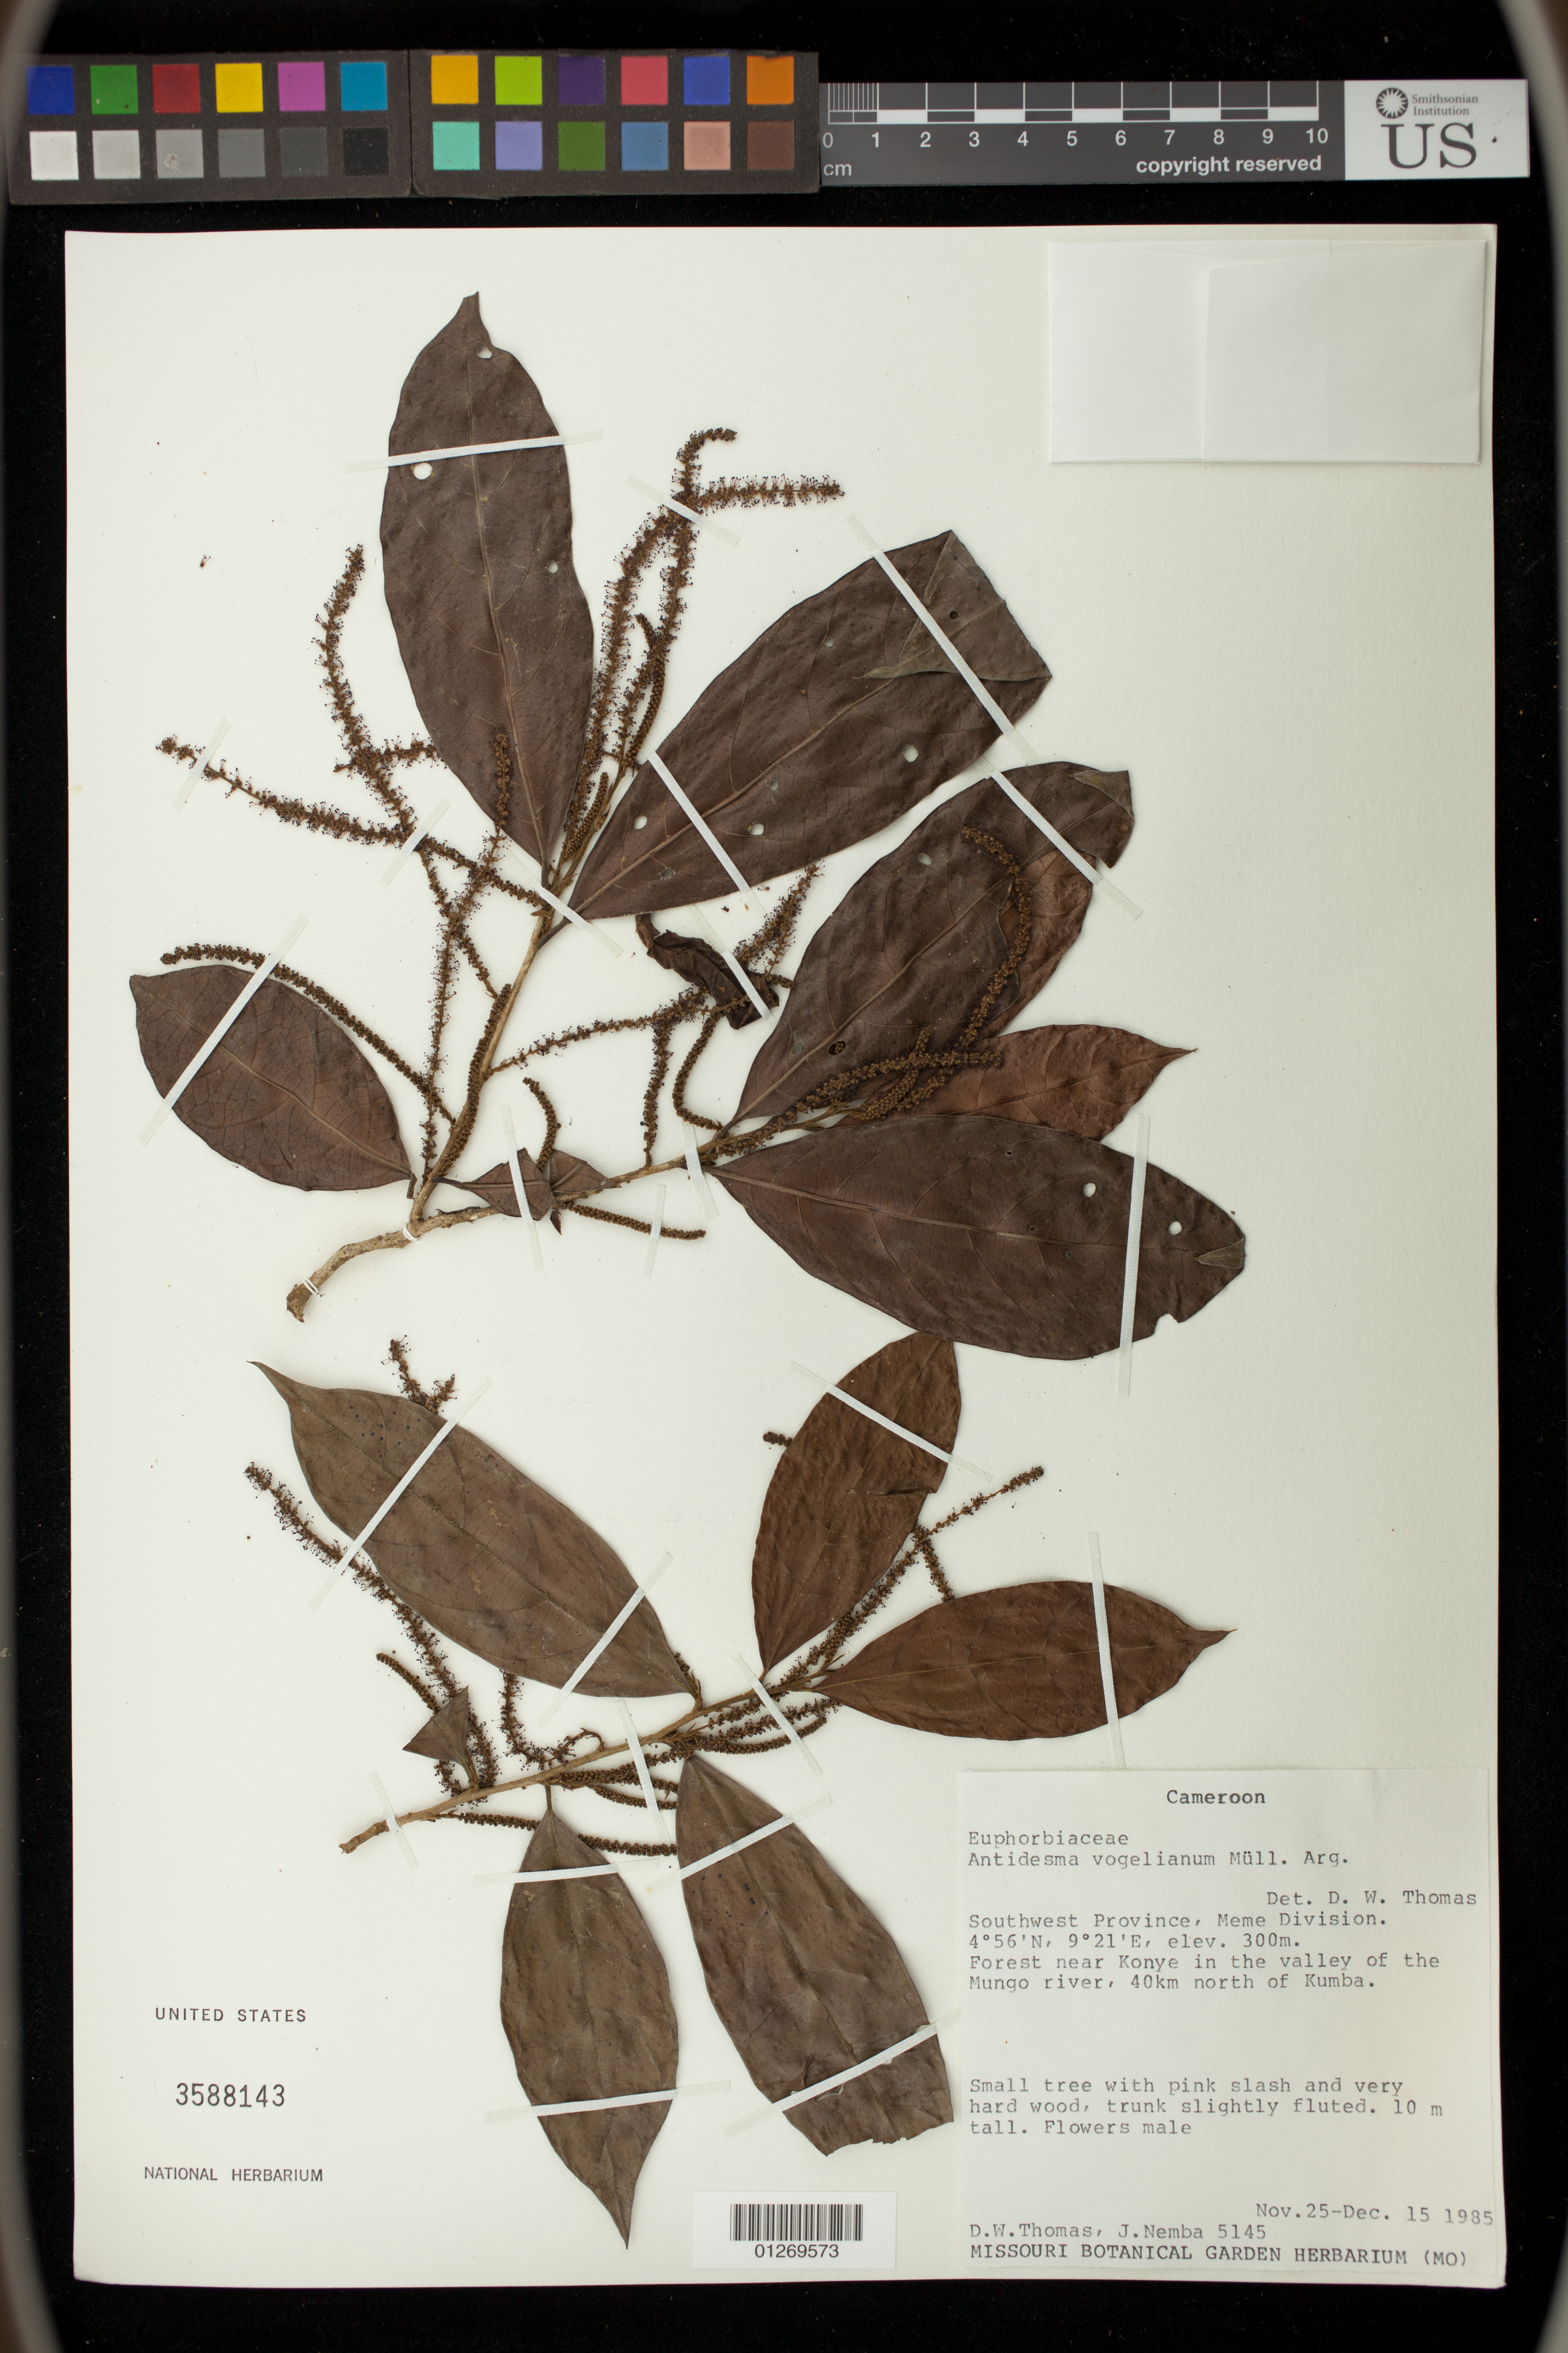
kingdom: Plantae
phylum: Tracheophyta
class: Magnoliopsida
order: Malpighiales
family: Phyllanthaceae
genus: Antidesma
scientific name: Antidesma vogelianum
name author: Müll. Arg.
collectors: D. W. Thomas & J. Nemba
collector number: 5145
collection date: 1985-11-25/1985-12-15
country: Cameroon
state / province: Sud-Ouest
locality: Meme Division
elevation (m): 300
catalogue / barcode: US 3588143